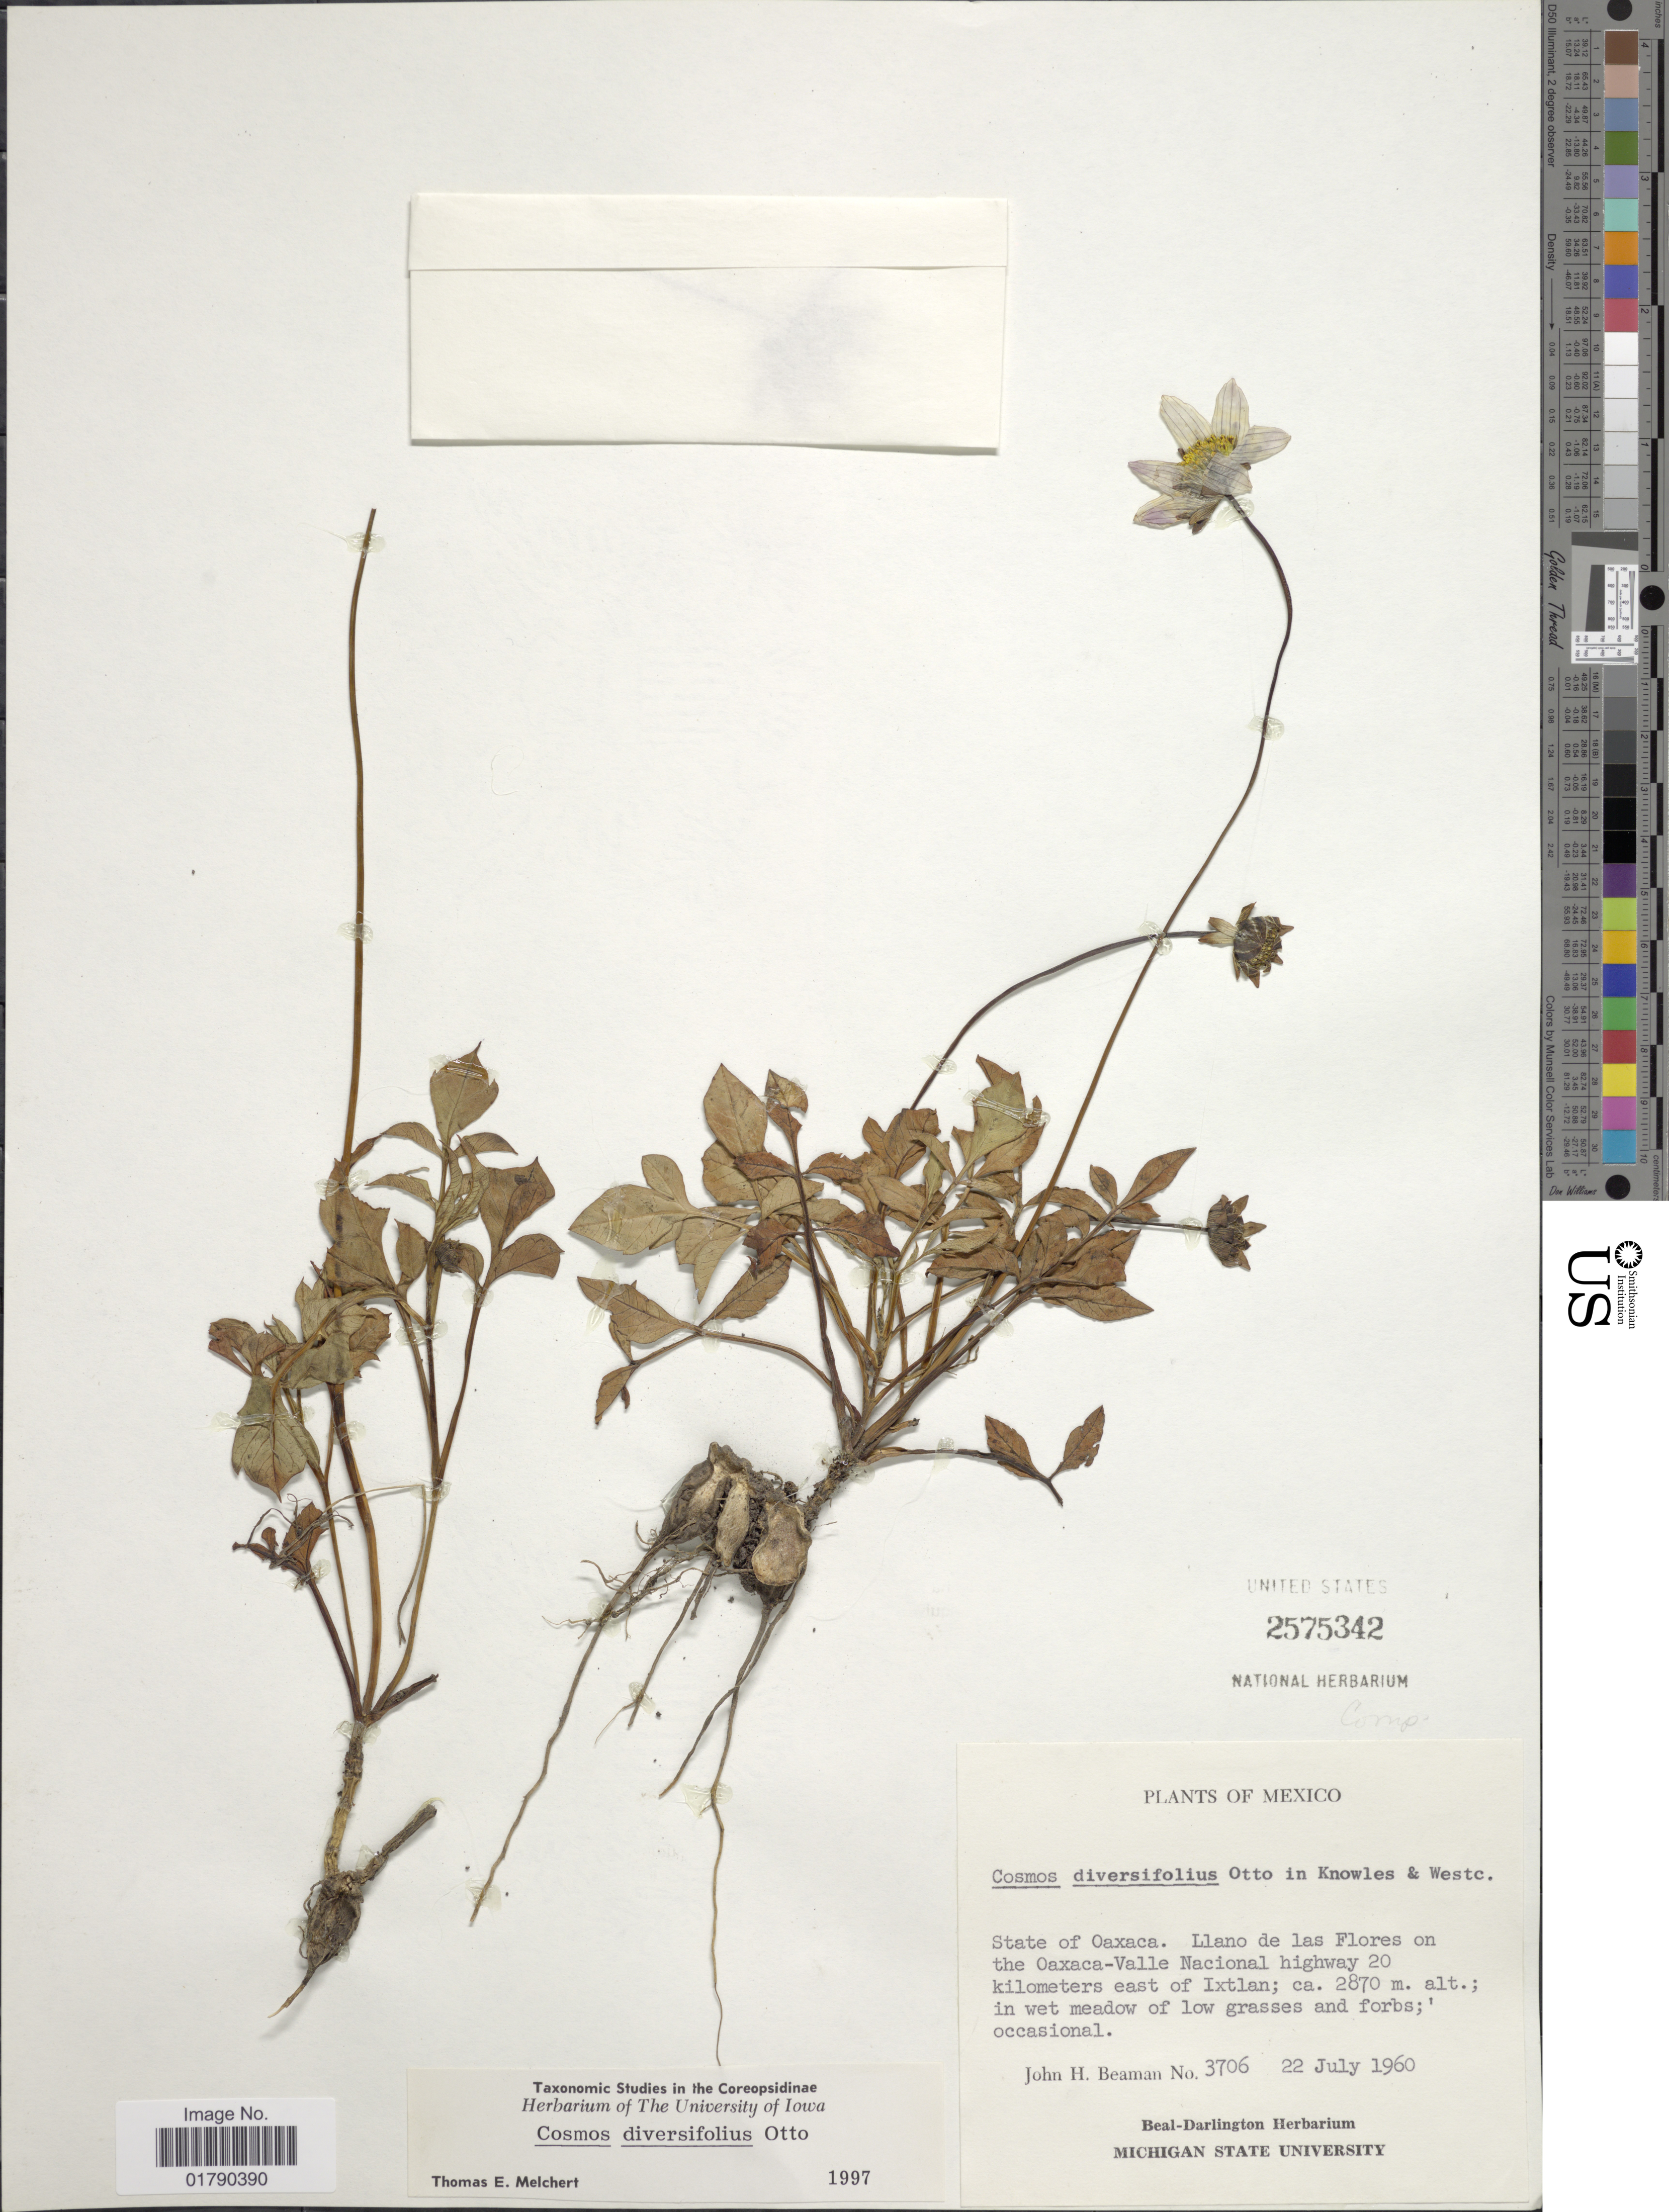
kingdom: Plantae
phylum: Tracheophyta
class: Magnoliopsida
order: Asterales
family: Asteraceae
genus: Cosmos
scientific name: Cosmos diversifolius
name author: Otto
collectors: J. H. Beaman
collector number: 3706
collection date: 1960-07-22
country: Mexico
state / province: Oaxaca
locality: Llano de las Flores on the Oaxaca-Valle Nacional highway 20 kilometers east of Ixtlan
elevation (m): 2870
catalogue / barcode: US 2575342